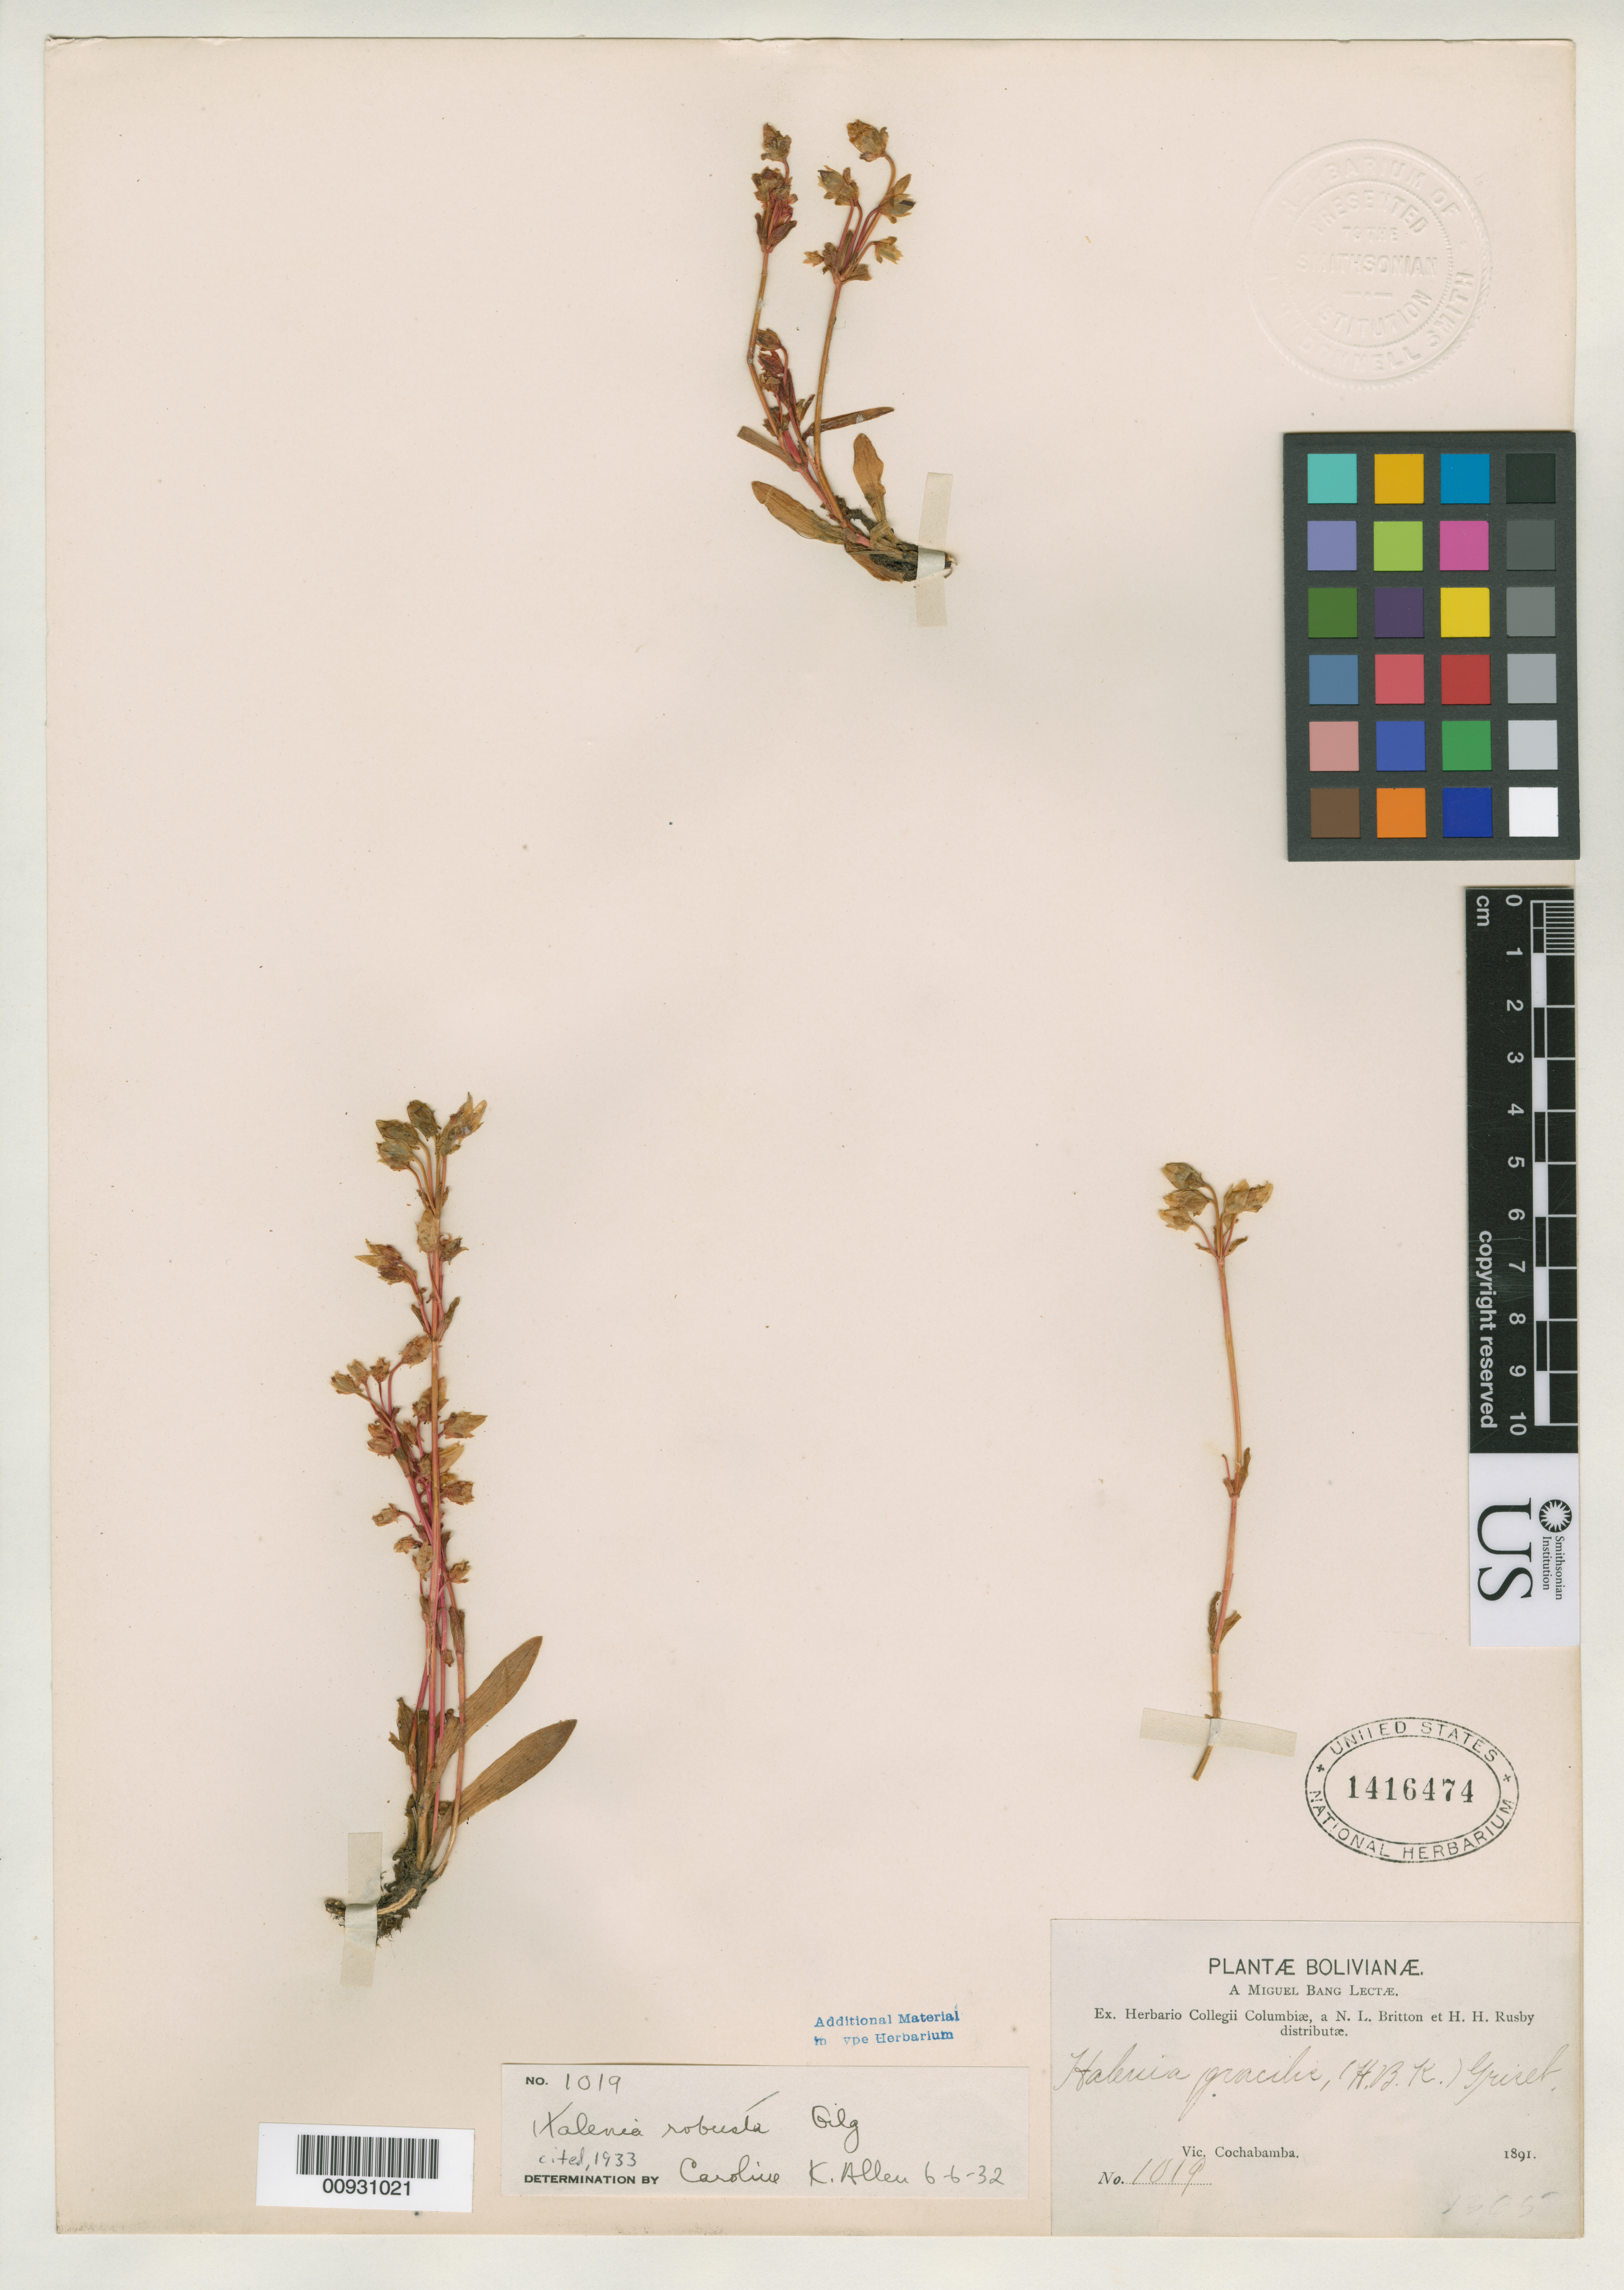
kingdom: Plantae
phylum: Tracheophyta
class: Magnoliopsida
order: Gentianales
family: Gentianaceae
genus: Halenia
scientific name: Halenia robusta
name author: Gilg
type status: Isotype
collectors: M. Bang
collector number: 1019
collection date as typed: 1891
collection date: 1891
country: Bolivia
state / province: Cochabamba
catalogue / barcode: US 1416474